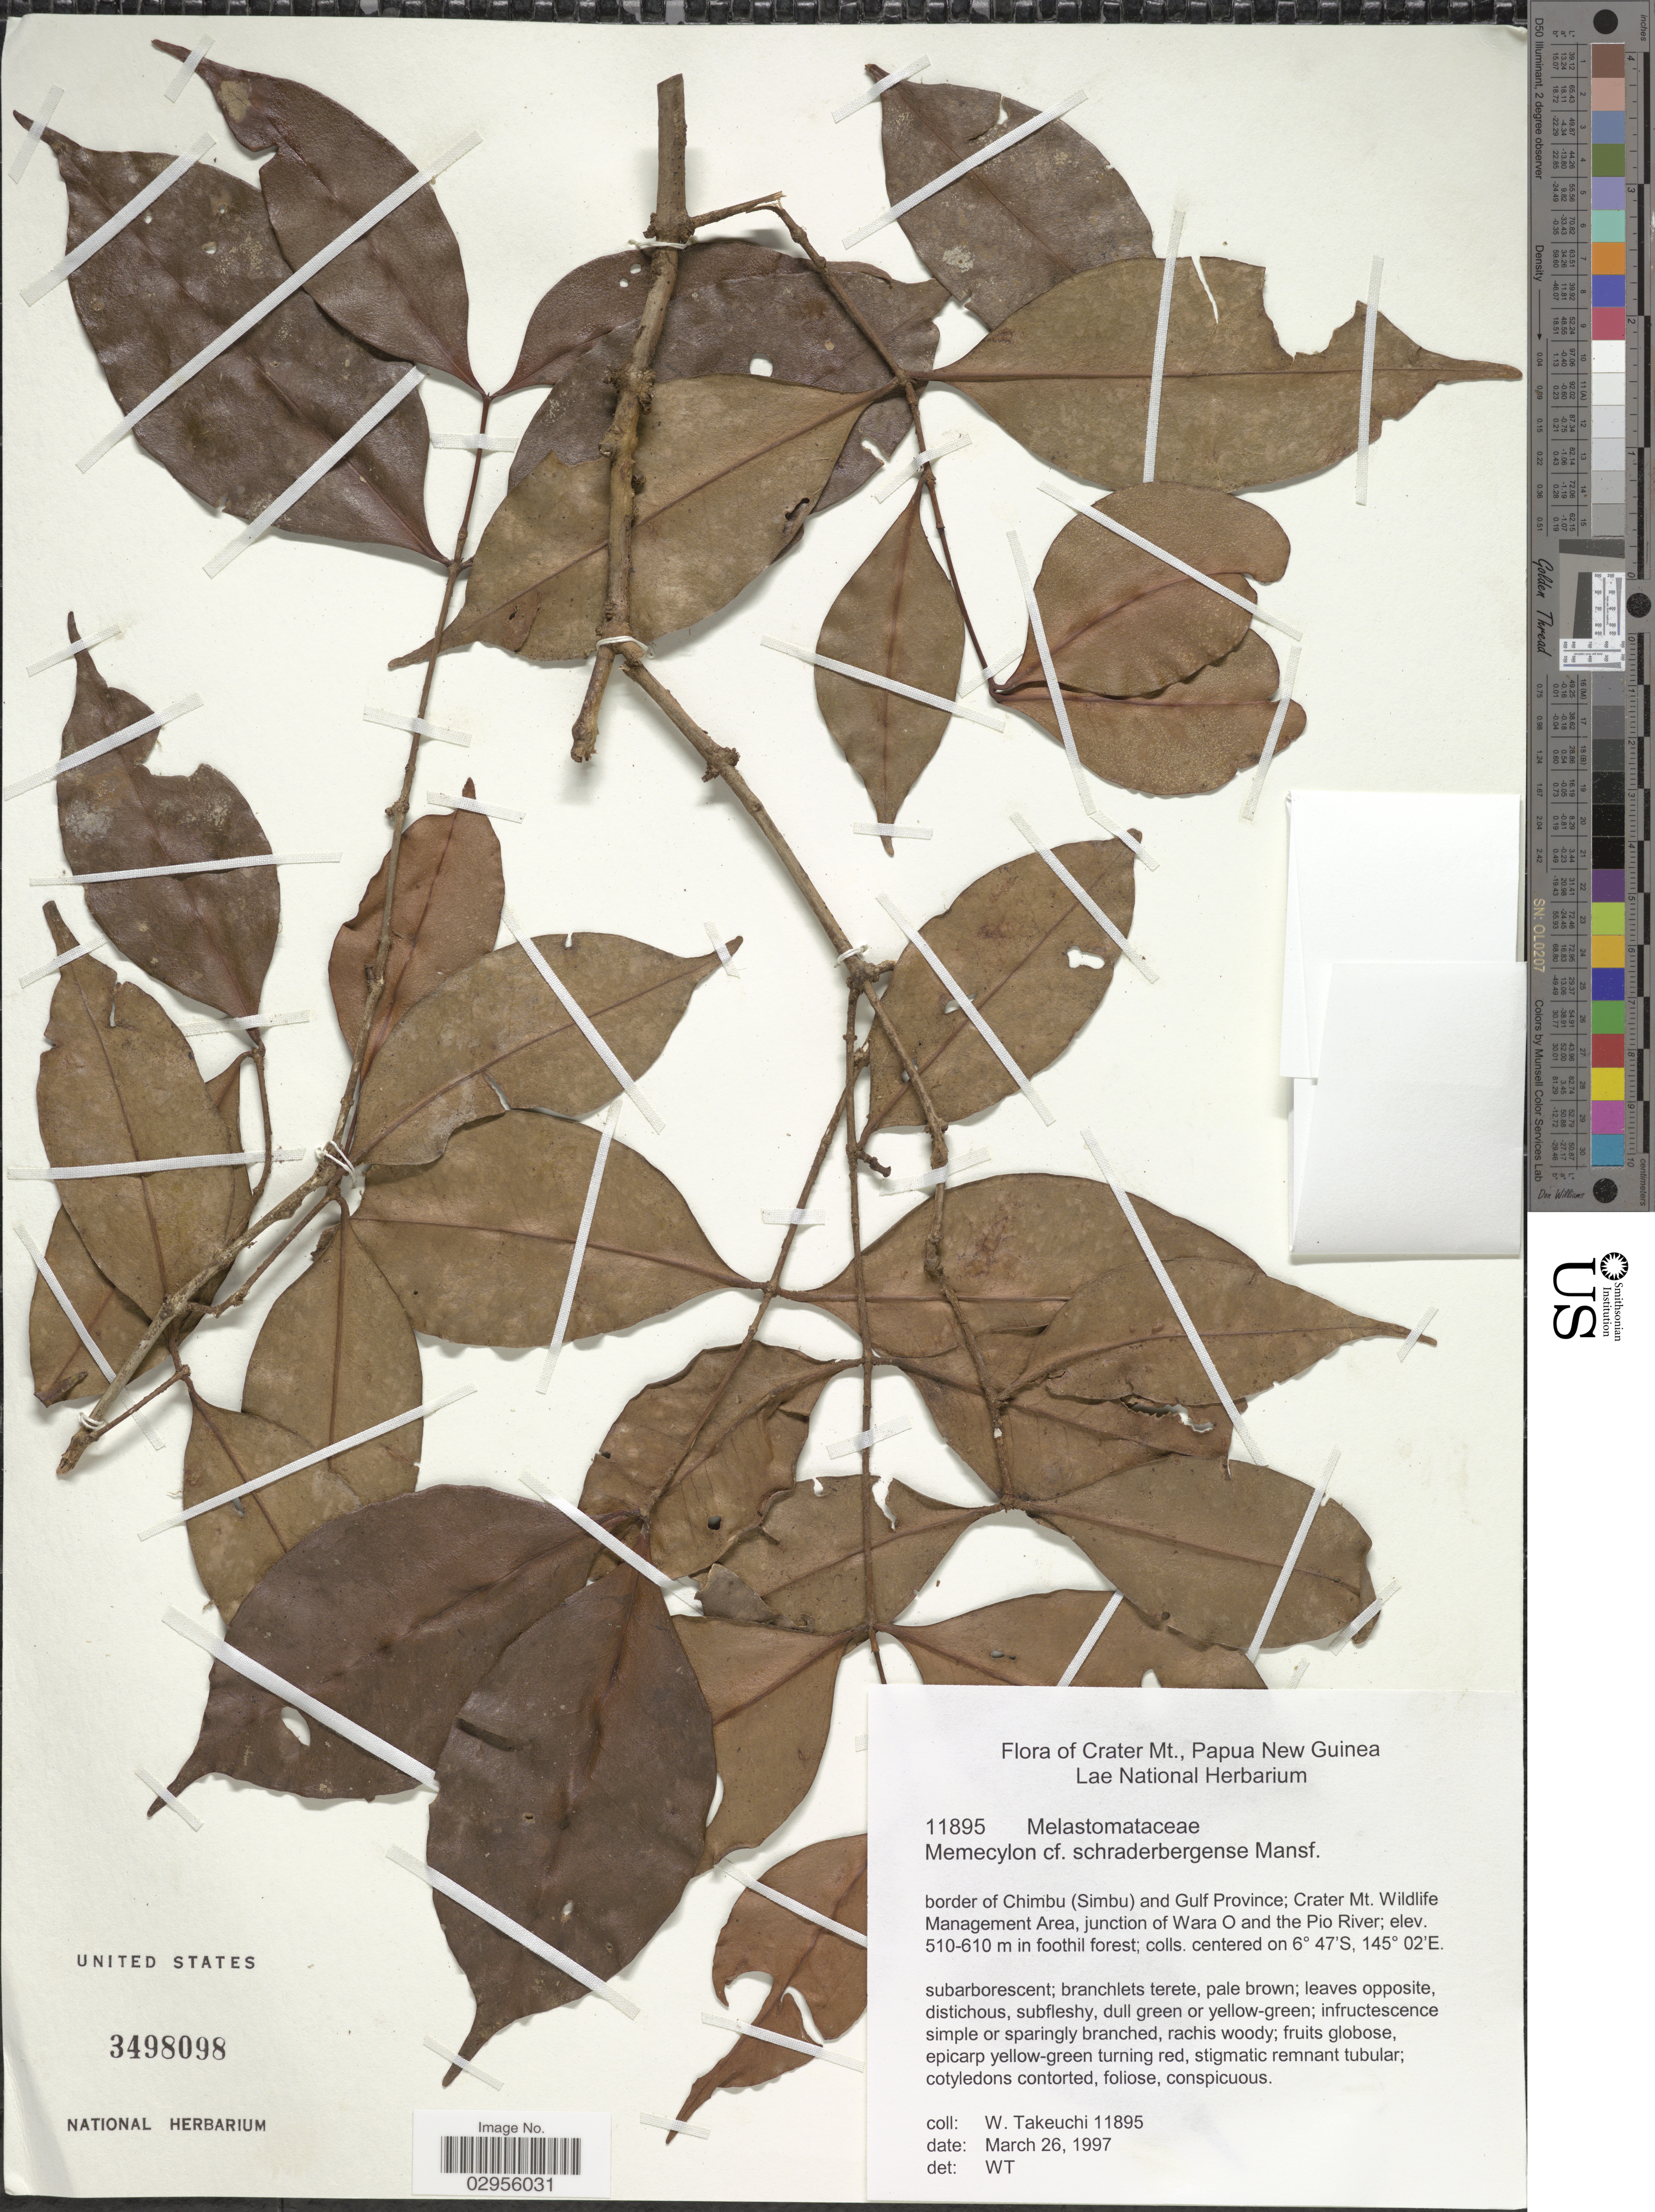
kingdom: Plantae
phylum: Tracheophyta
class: Magnoliopsida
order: Myrtales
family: Melastomataceae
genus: Memecylon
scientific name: Memecylon schraderbergense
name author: Mansf.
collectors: W. Takeuchi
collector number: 11895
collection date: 1997-03-26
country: Papua New Guinea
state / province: Chimbu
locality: Crater Mt. Border of Chimbu (Simbu) and Gulf Province; Crater Mt. Wildlife Management Area, junction of Wara O and the Pio River.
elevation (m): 510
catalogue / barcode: US 3498098